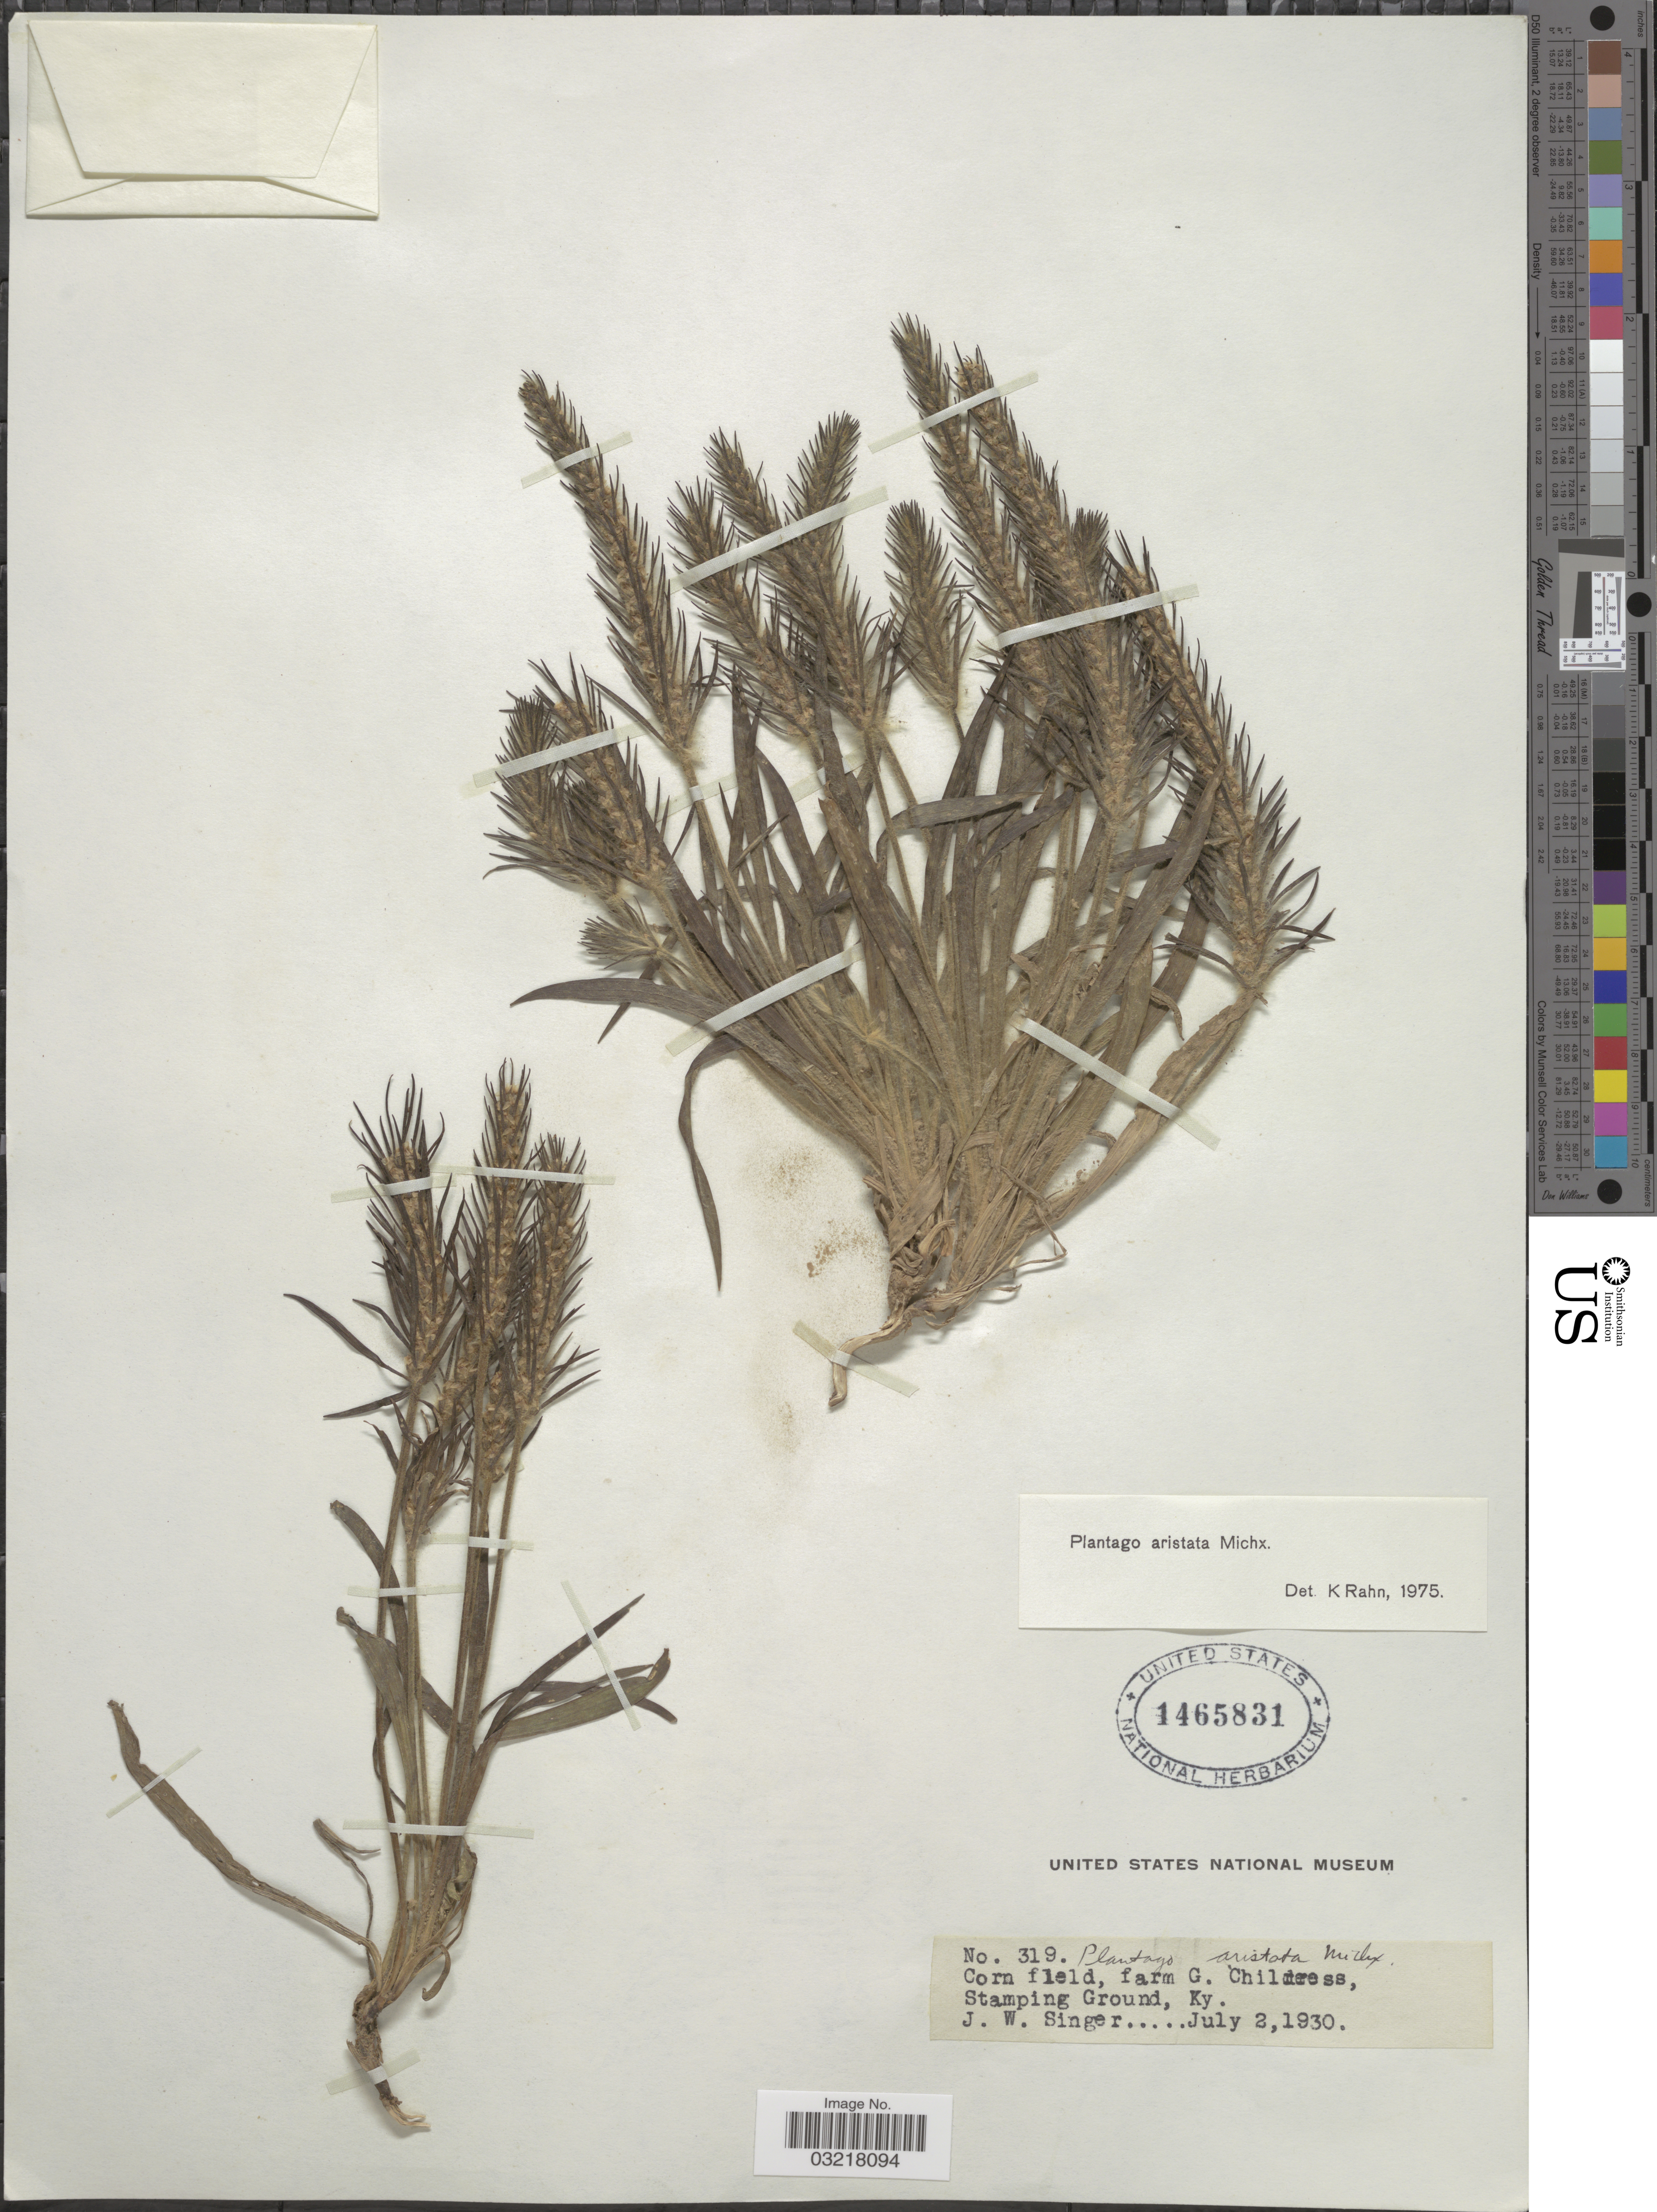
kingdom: Plantae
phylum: Tracheophyta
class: Magnoliopsida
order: Lamiales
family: Plantaginaceae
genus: Plantago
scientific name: Plantago aristata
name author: Michx.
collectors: J. EW. Singer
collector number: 319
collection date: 1930-07-02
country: United States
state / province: Kentucky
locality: Corn field, farm G. Childress, Stamping Ground.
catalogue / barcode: US 1465831